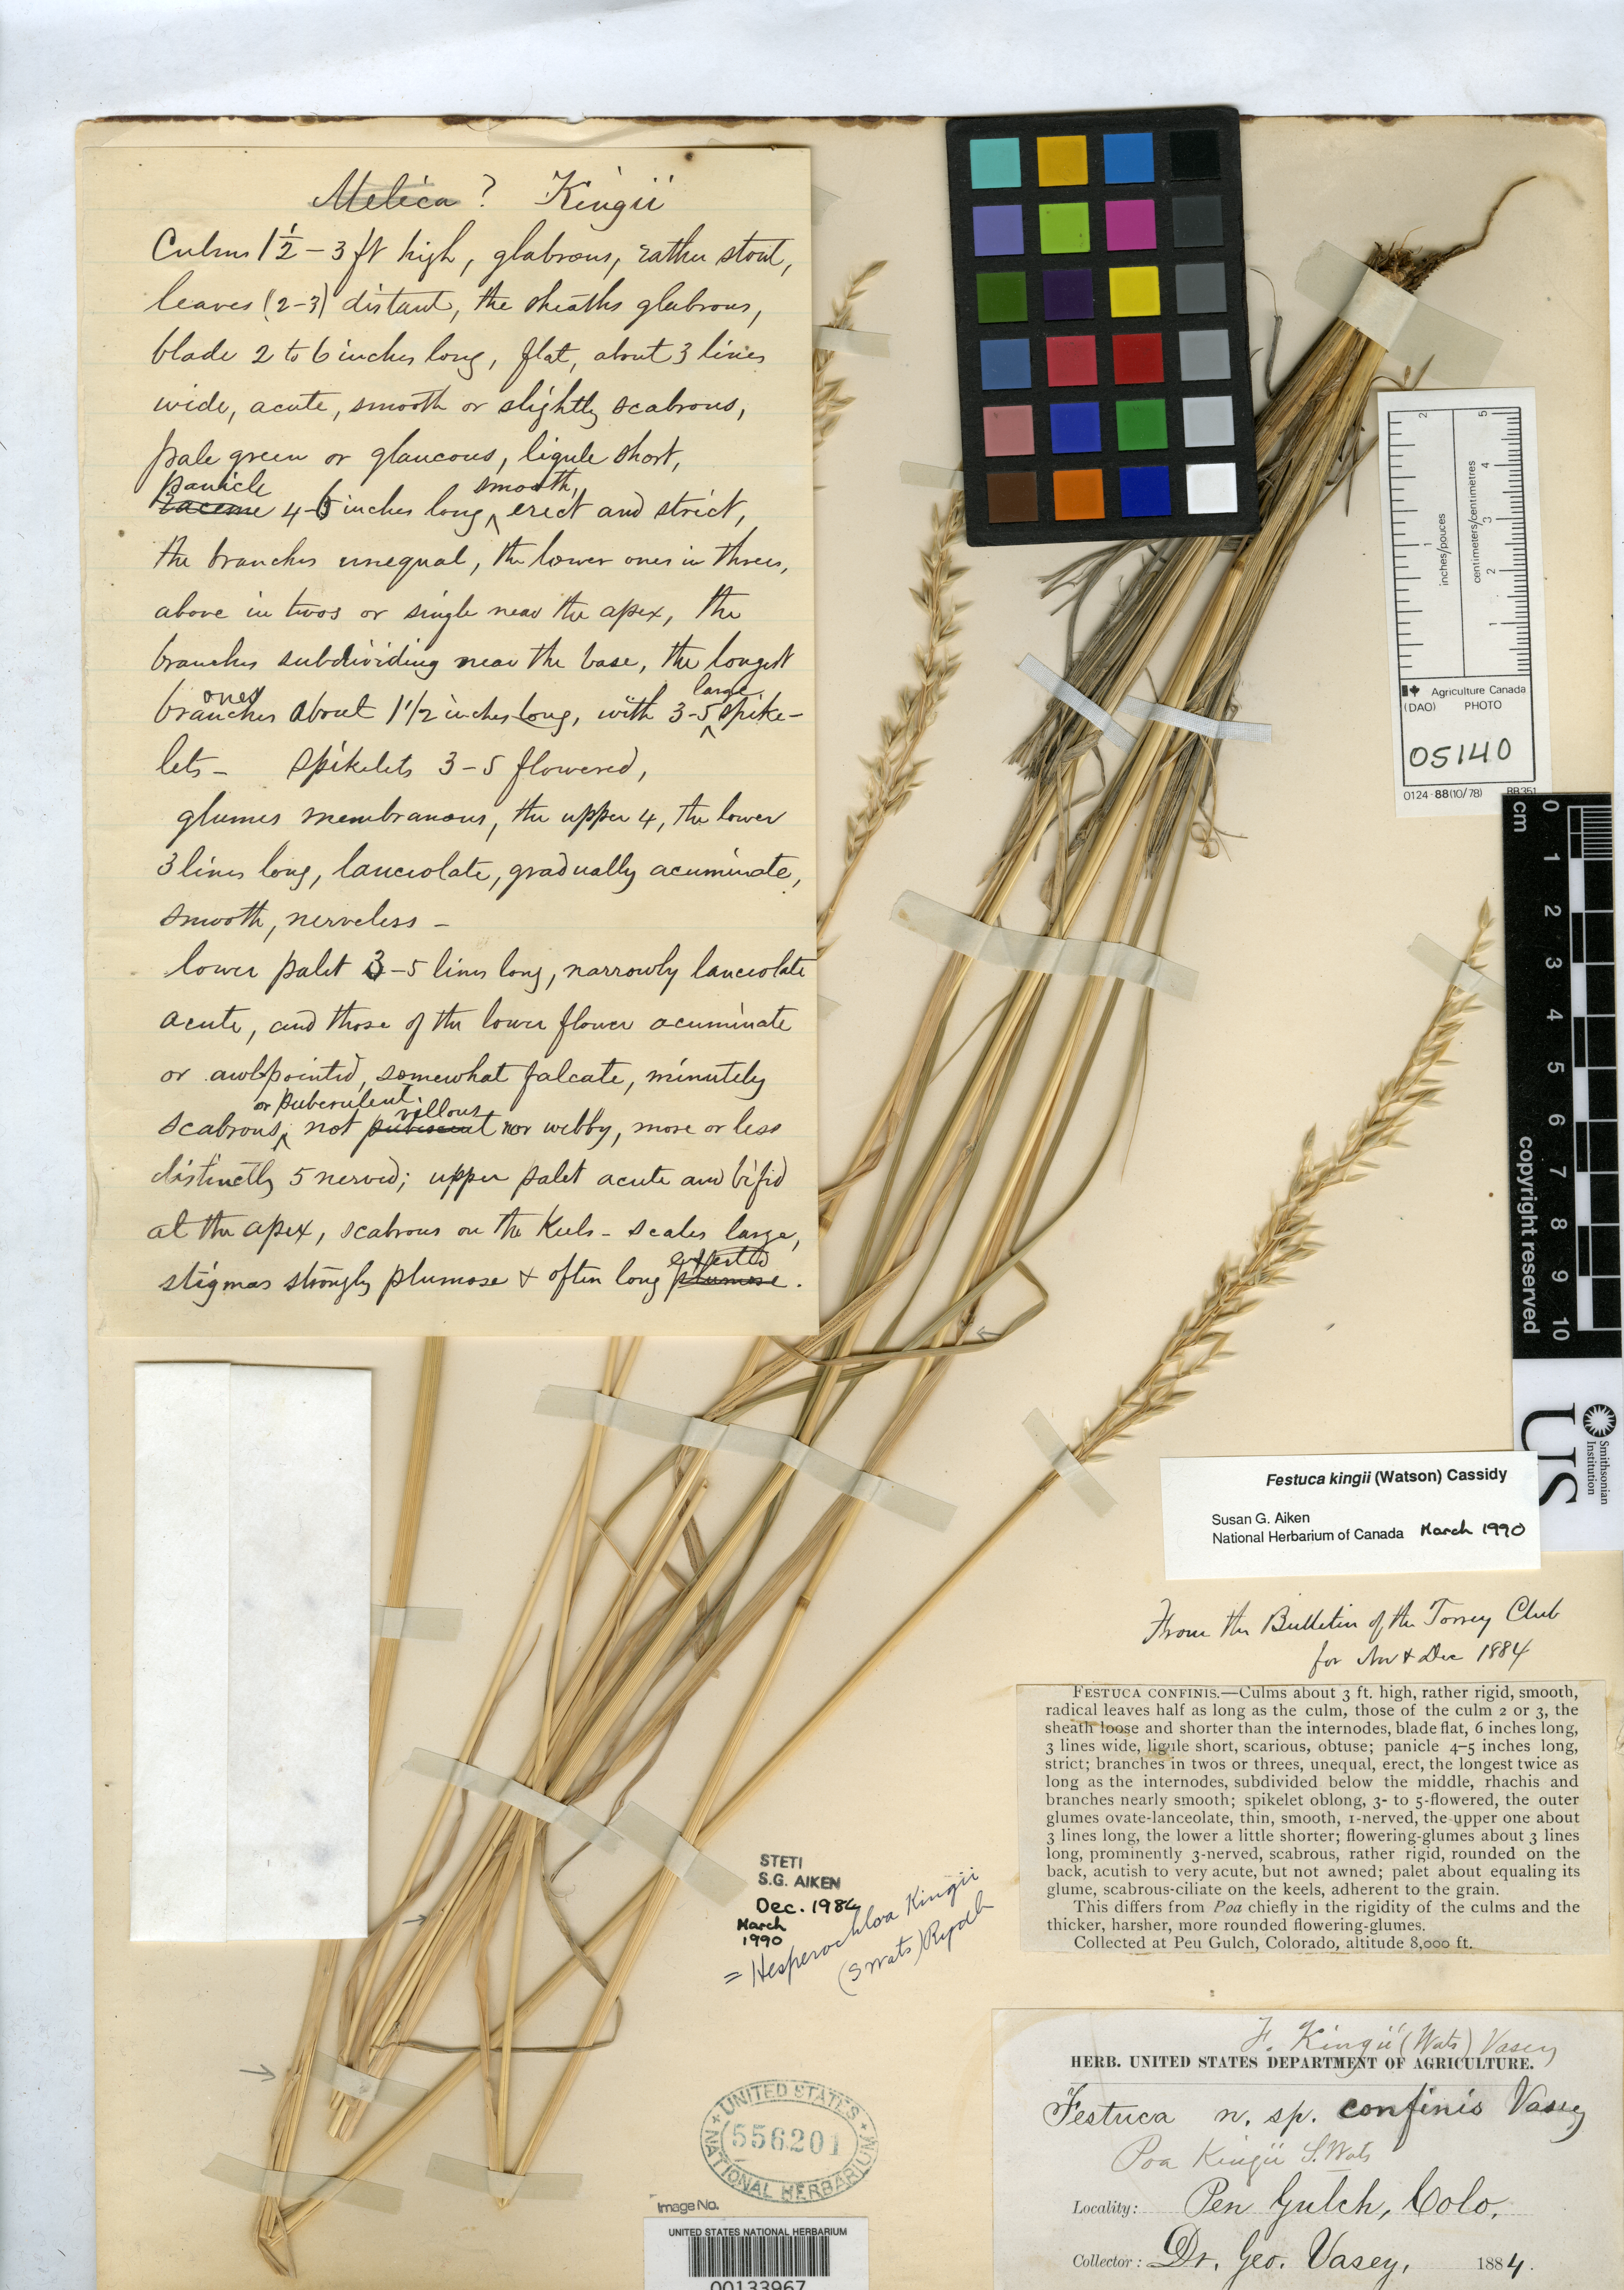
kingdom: Plantae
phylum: Tracheophyta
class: Liliopsida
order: Poales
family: Poaceae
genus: Festuca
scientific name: Festuca confinis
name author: Vasey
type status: Isotype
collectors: G. R. Vasey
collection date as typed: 1884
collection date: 1884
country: United States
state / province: Colorado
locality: Peu Gulch.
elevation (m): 2438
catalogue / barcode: US 556201